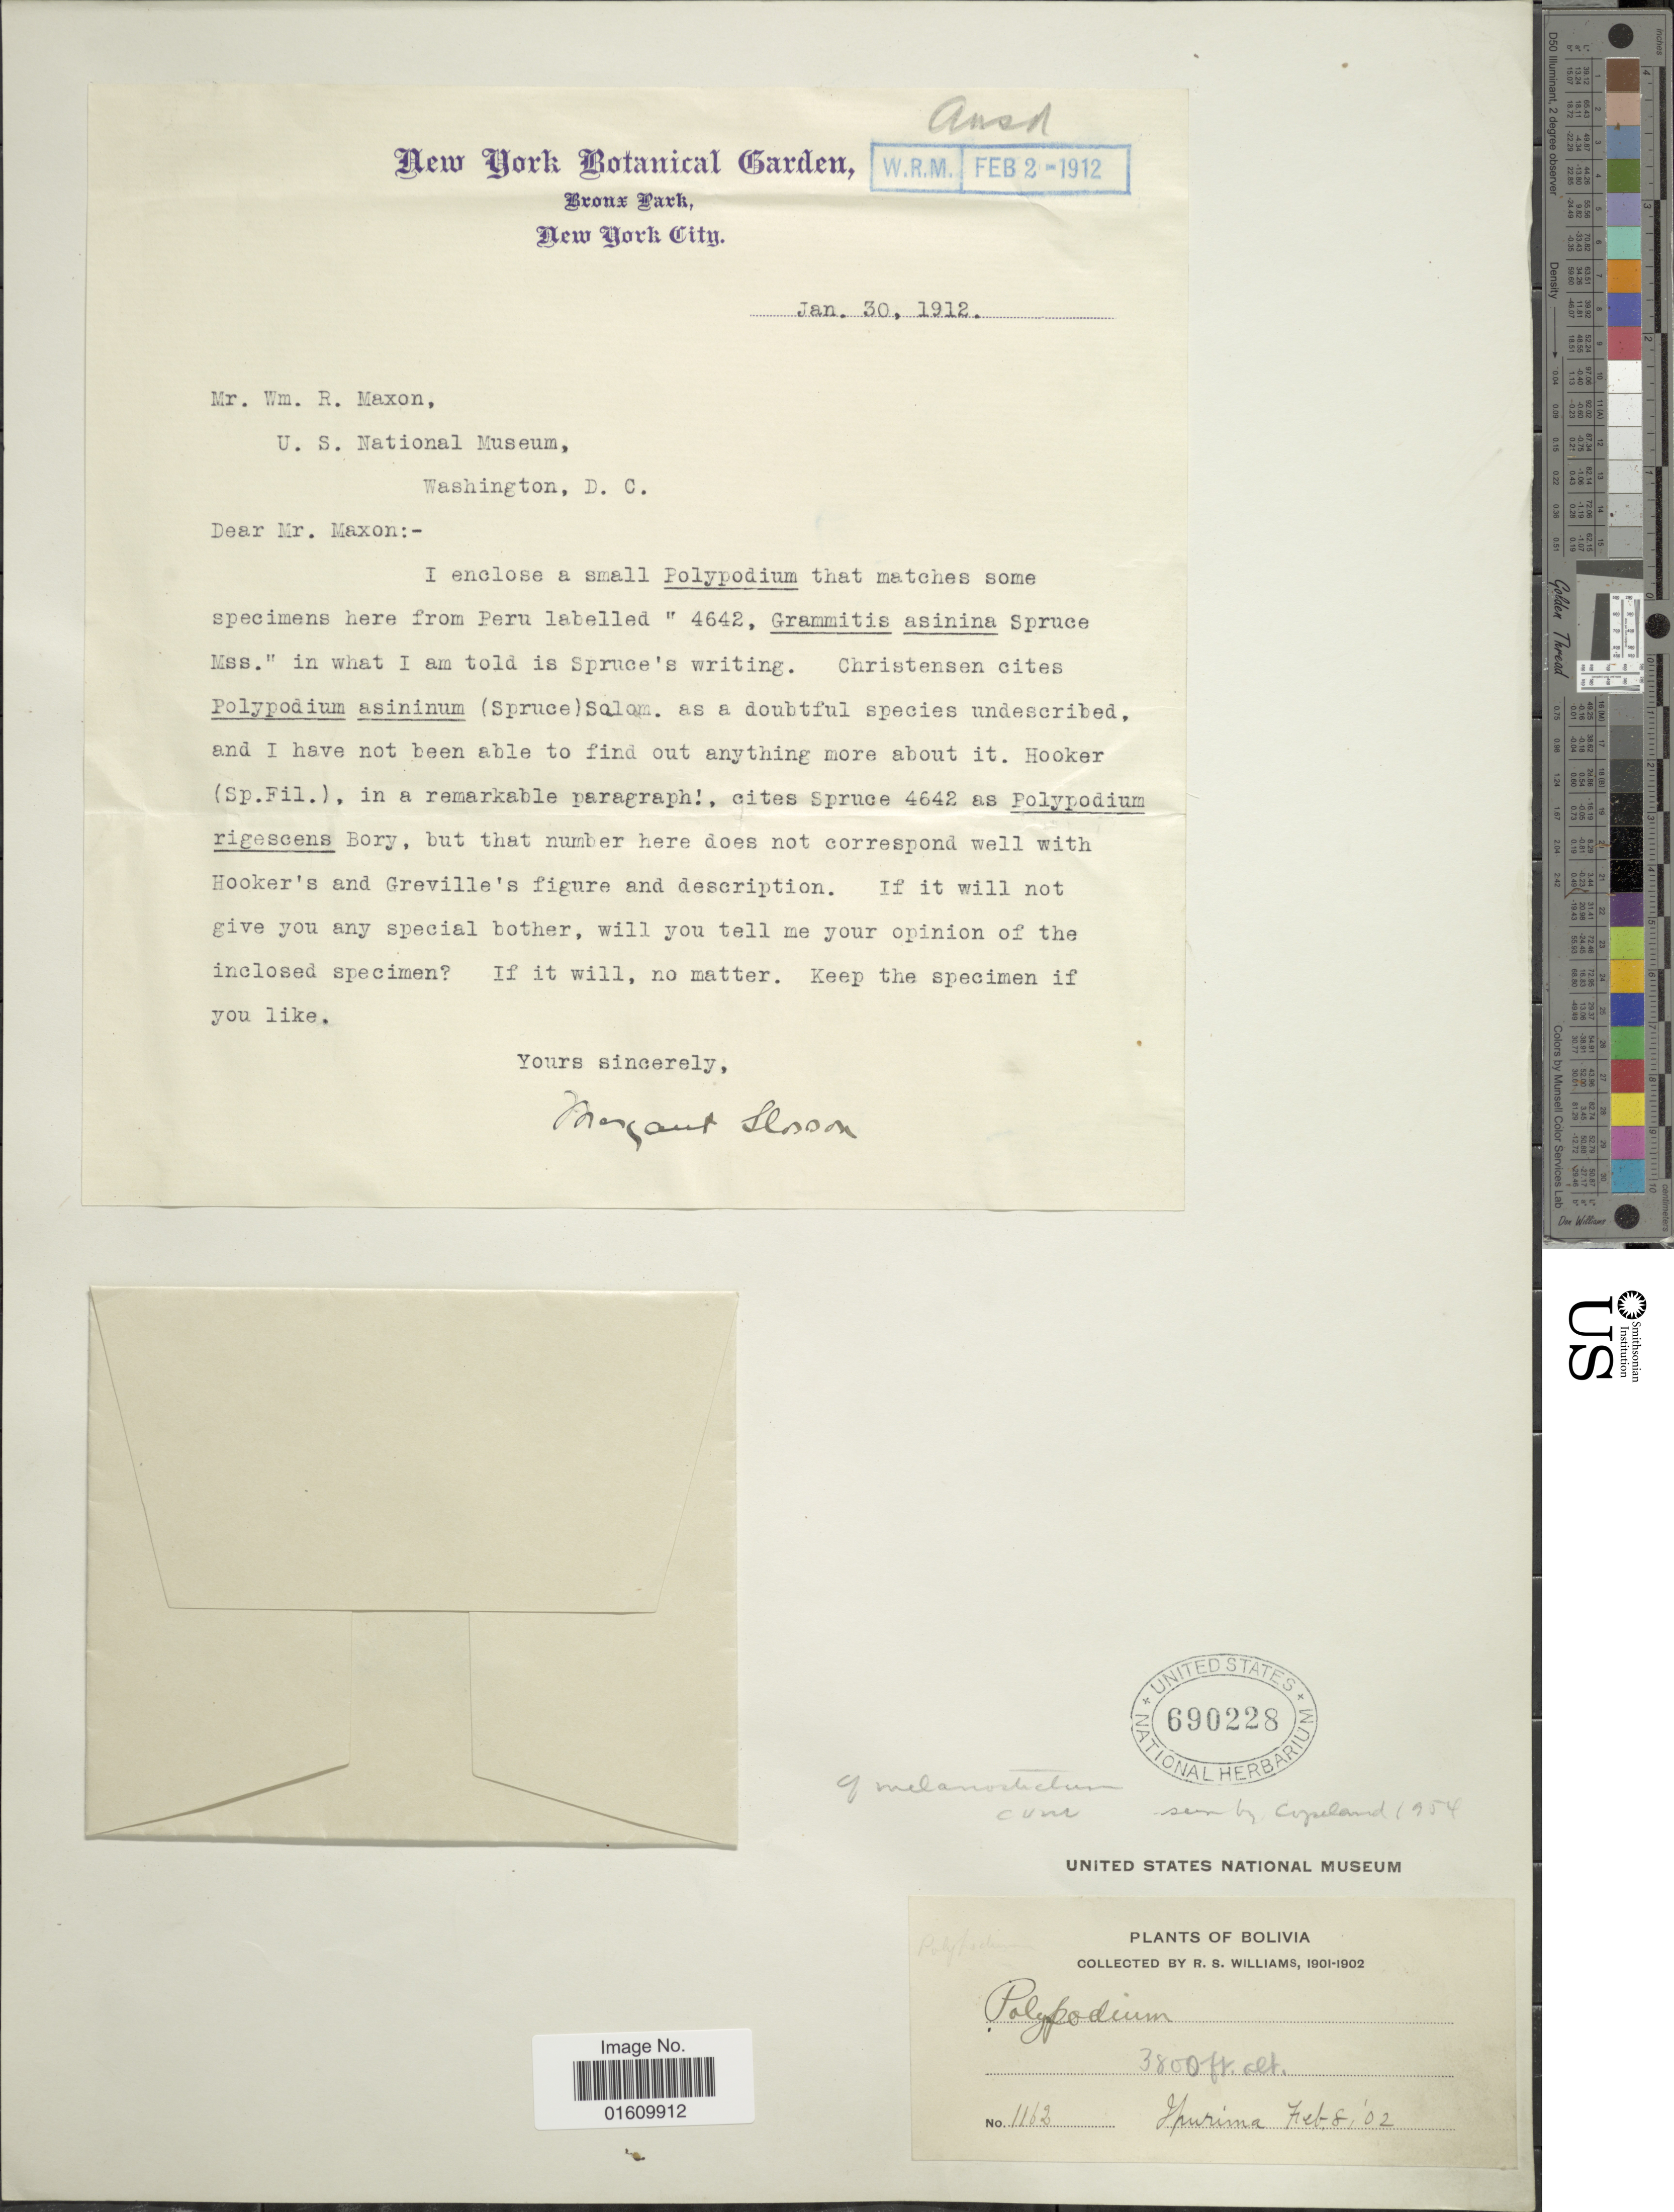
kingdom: Plantae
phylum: Tracheophyta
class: Polypodiopsida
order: Polypodiales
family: Polypodiaceae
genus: Melpomene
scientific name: Melpomene melanosticta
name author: (Kunze) A.R. Sm. & R.C. Moran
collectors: R. S. Williams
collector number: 1162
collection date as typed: Feb 8, '02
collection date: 1902-02-08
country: Bolivia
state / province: La Paz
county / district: Franz Tamayo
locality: Ipurama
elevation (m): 1158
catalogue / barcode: US 690228